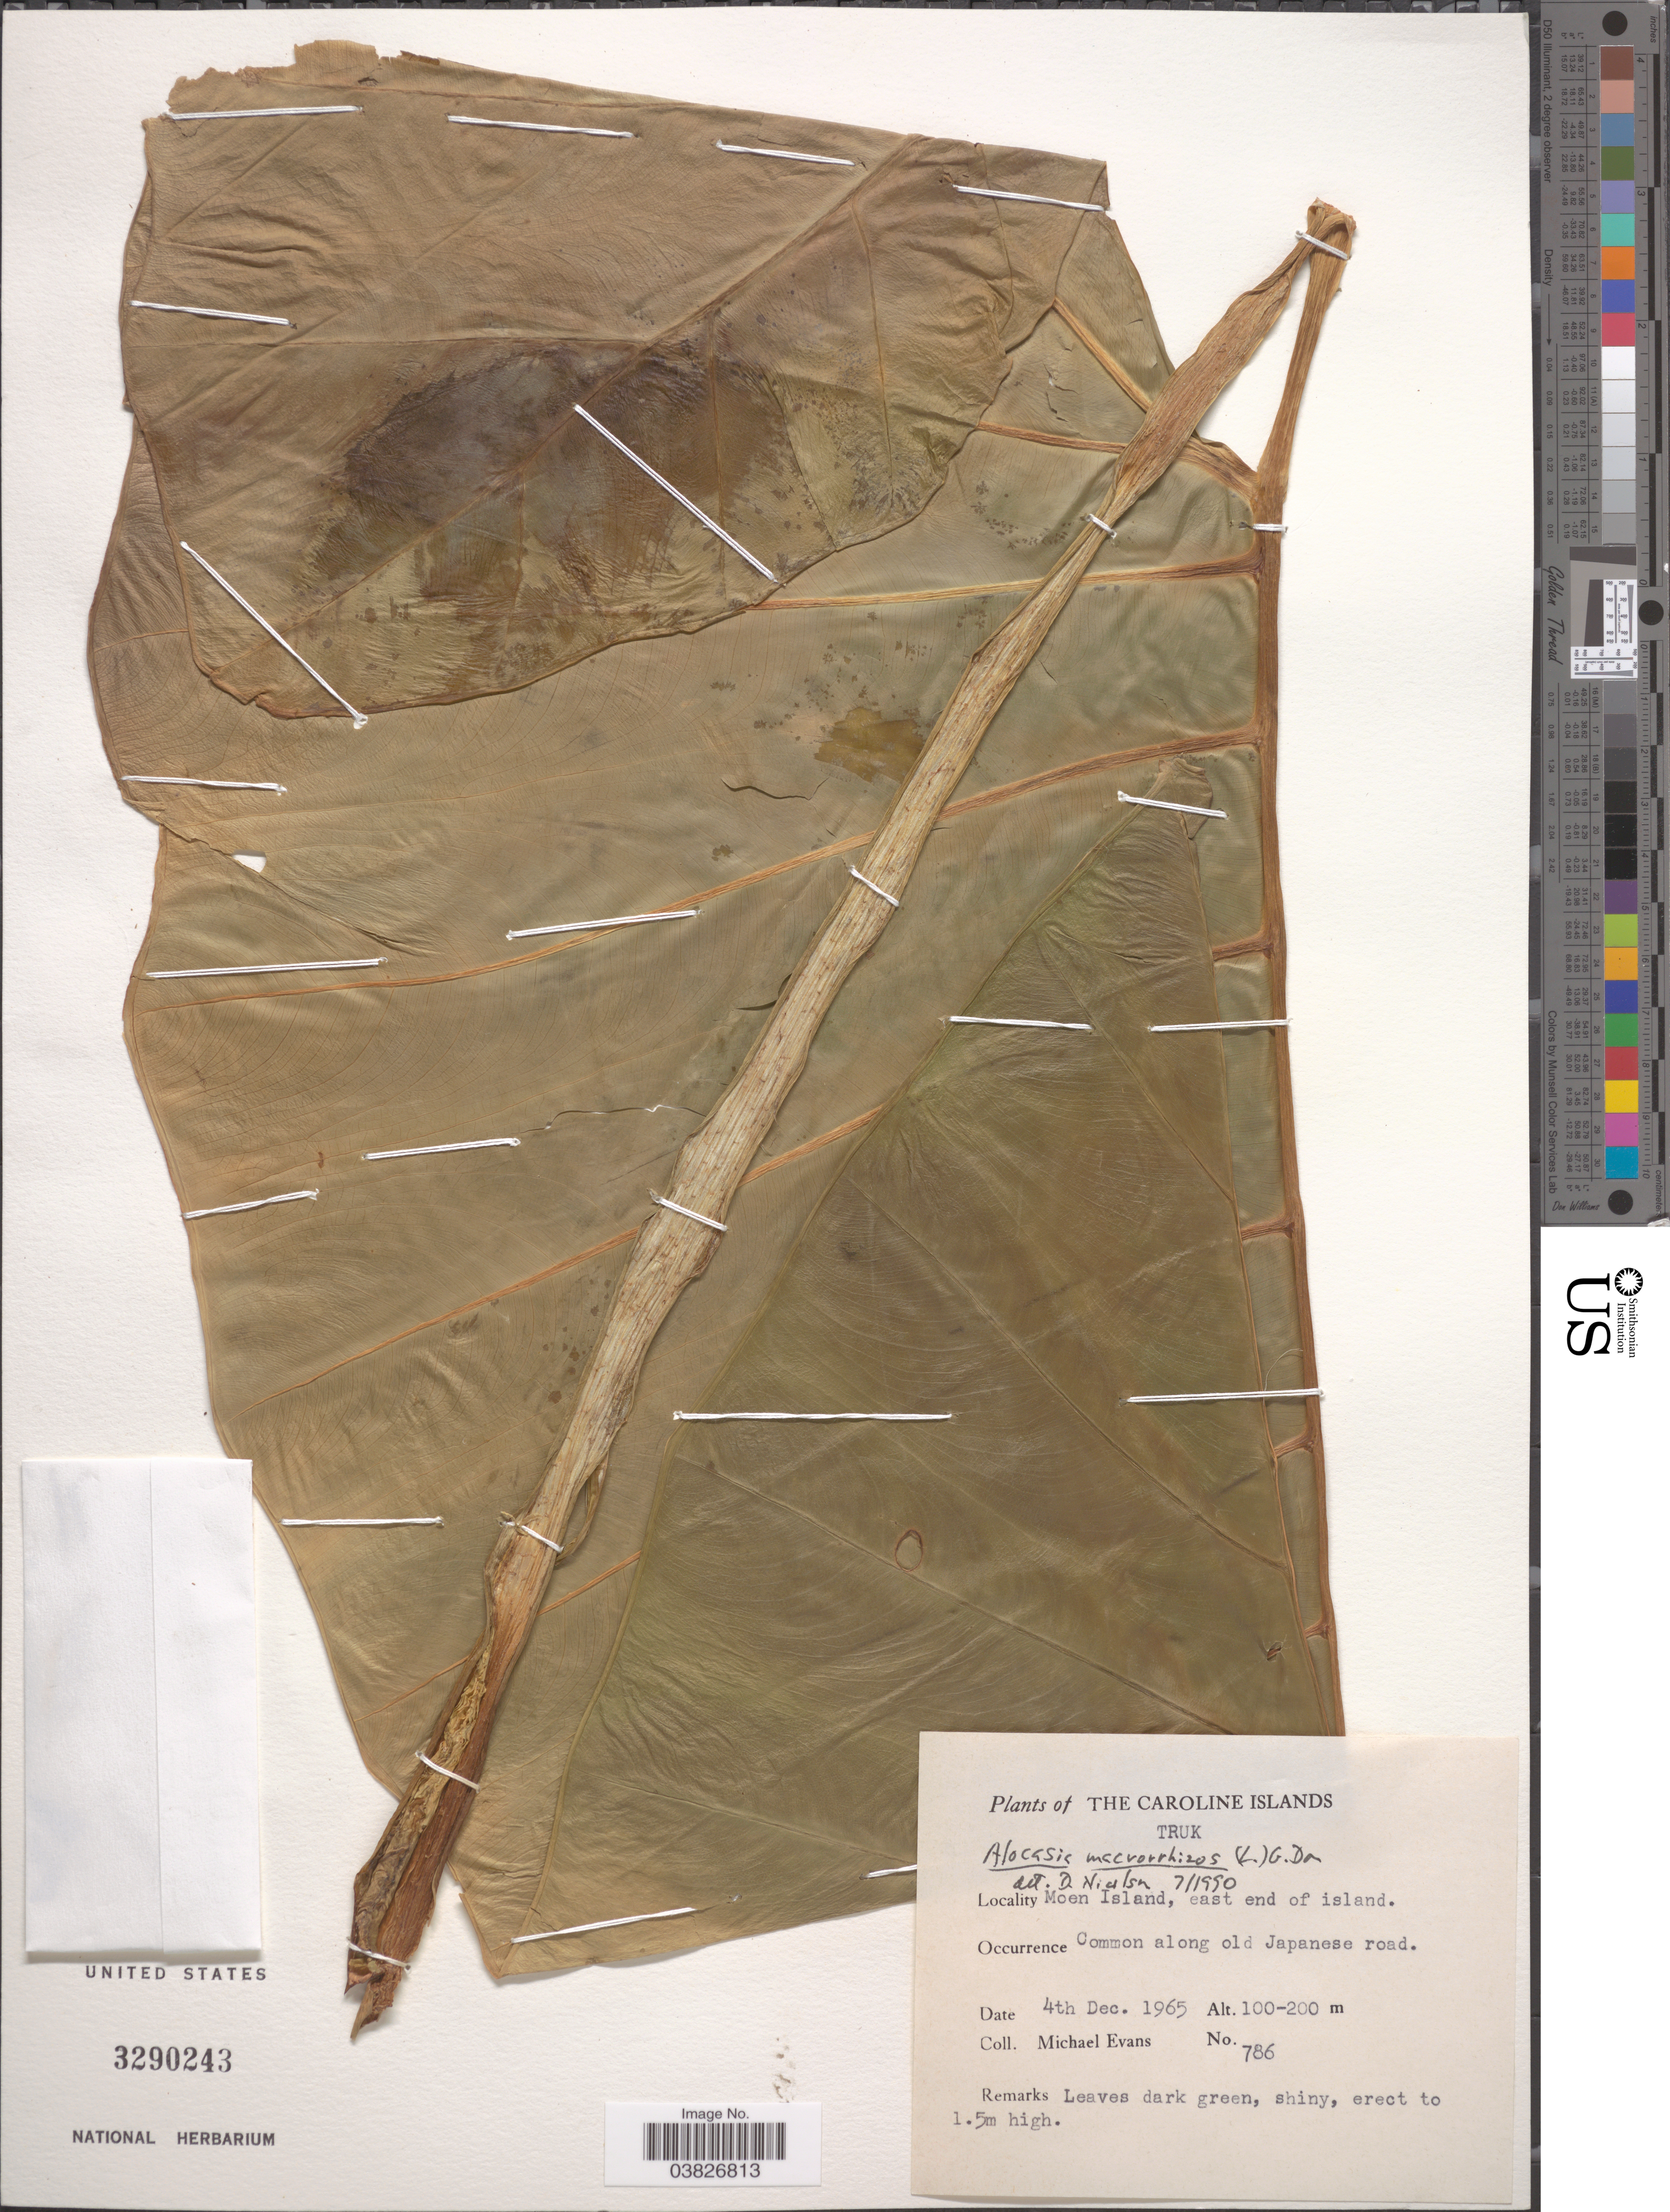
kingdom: Plantae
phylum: Tracheophyta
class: Liliopsida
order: Alismatales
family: Araceae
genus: Alocasia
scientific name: Alocasia macrorrhizos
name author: (L.) G. Don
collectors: M. Evans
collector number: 786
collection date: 1965-12-04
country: Micronesia, Federated States of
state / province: Truk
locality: Caroline Islands. Moen Island, east end of island.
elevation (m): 100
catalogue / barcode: US 3290243